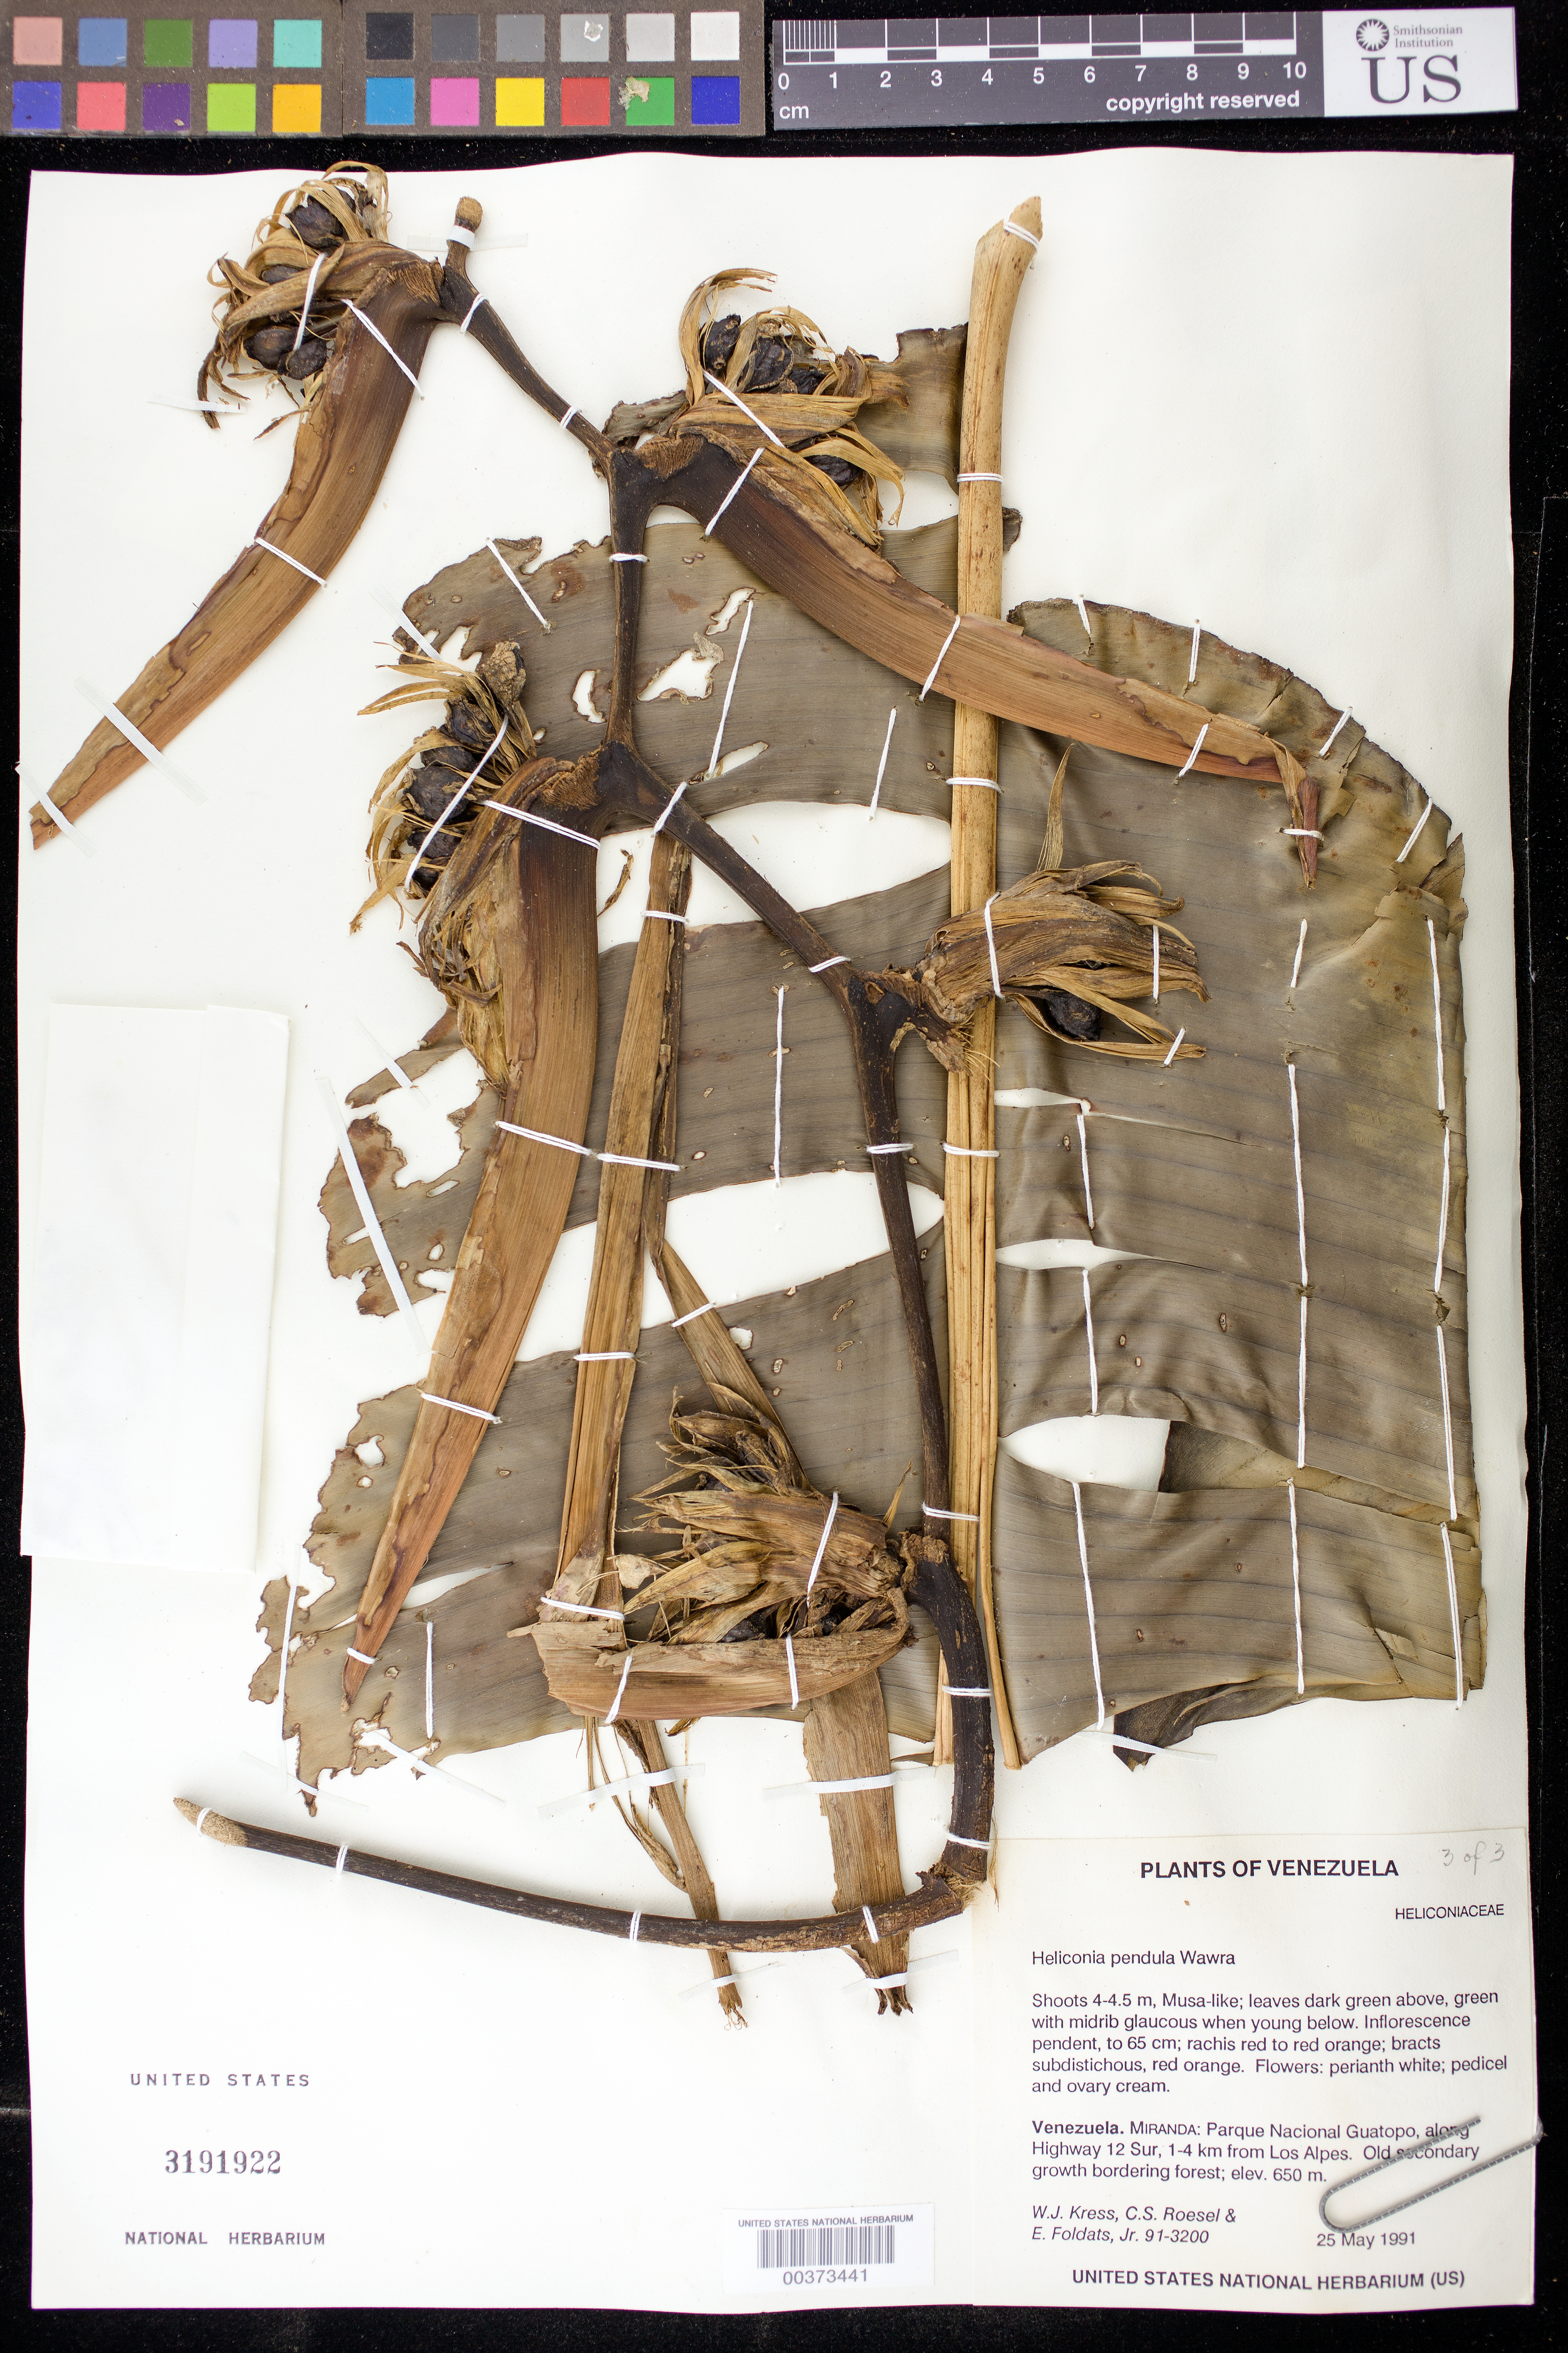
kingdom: Plantae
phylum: Tracheophyta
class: Liliopsida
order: Zingiberales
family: Heliconiaceae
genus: Heliconia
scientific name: Heliconia pendula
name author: Wawra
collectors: W. J. Kress, C. S. Roesel & E. Foldats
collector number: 91-3200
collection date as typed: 25 May 1991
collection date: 1991-05-25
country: Venezuela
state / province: Miranda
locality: Parque nacional guatopo along hwy 12 sur, 1-4 km from los alpes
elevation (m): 650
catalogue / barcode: US 3191922